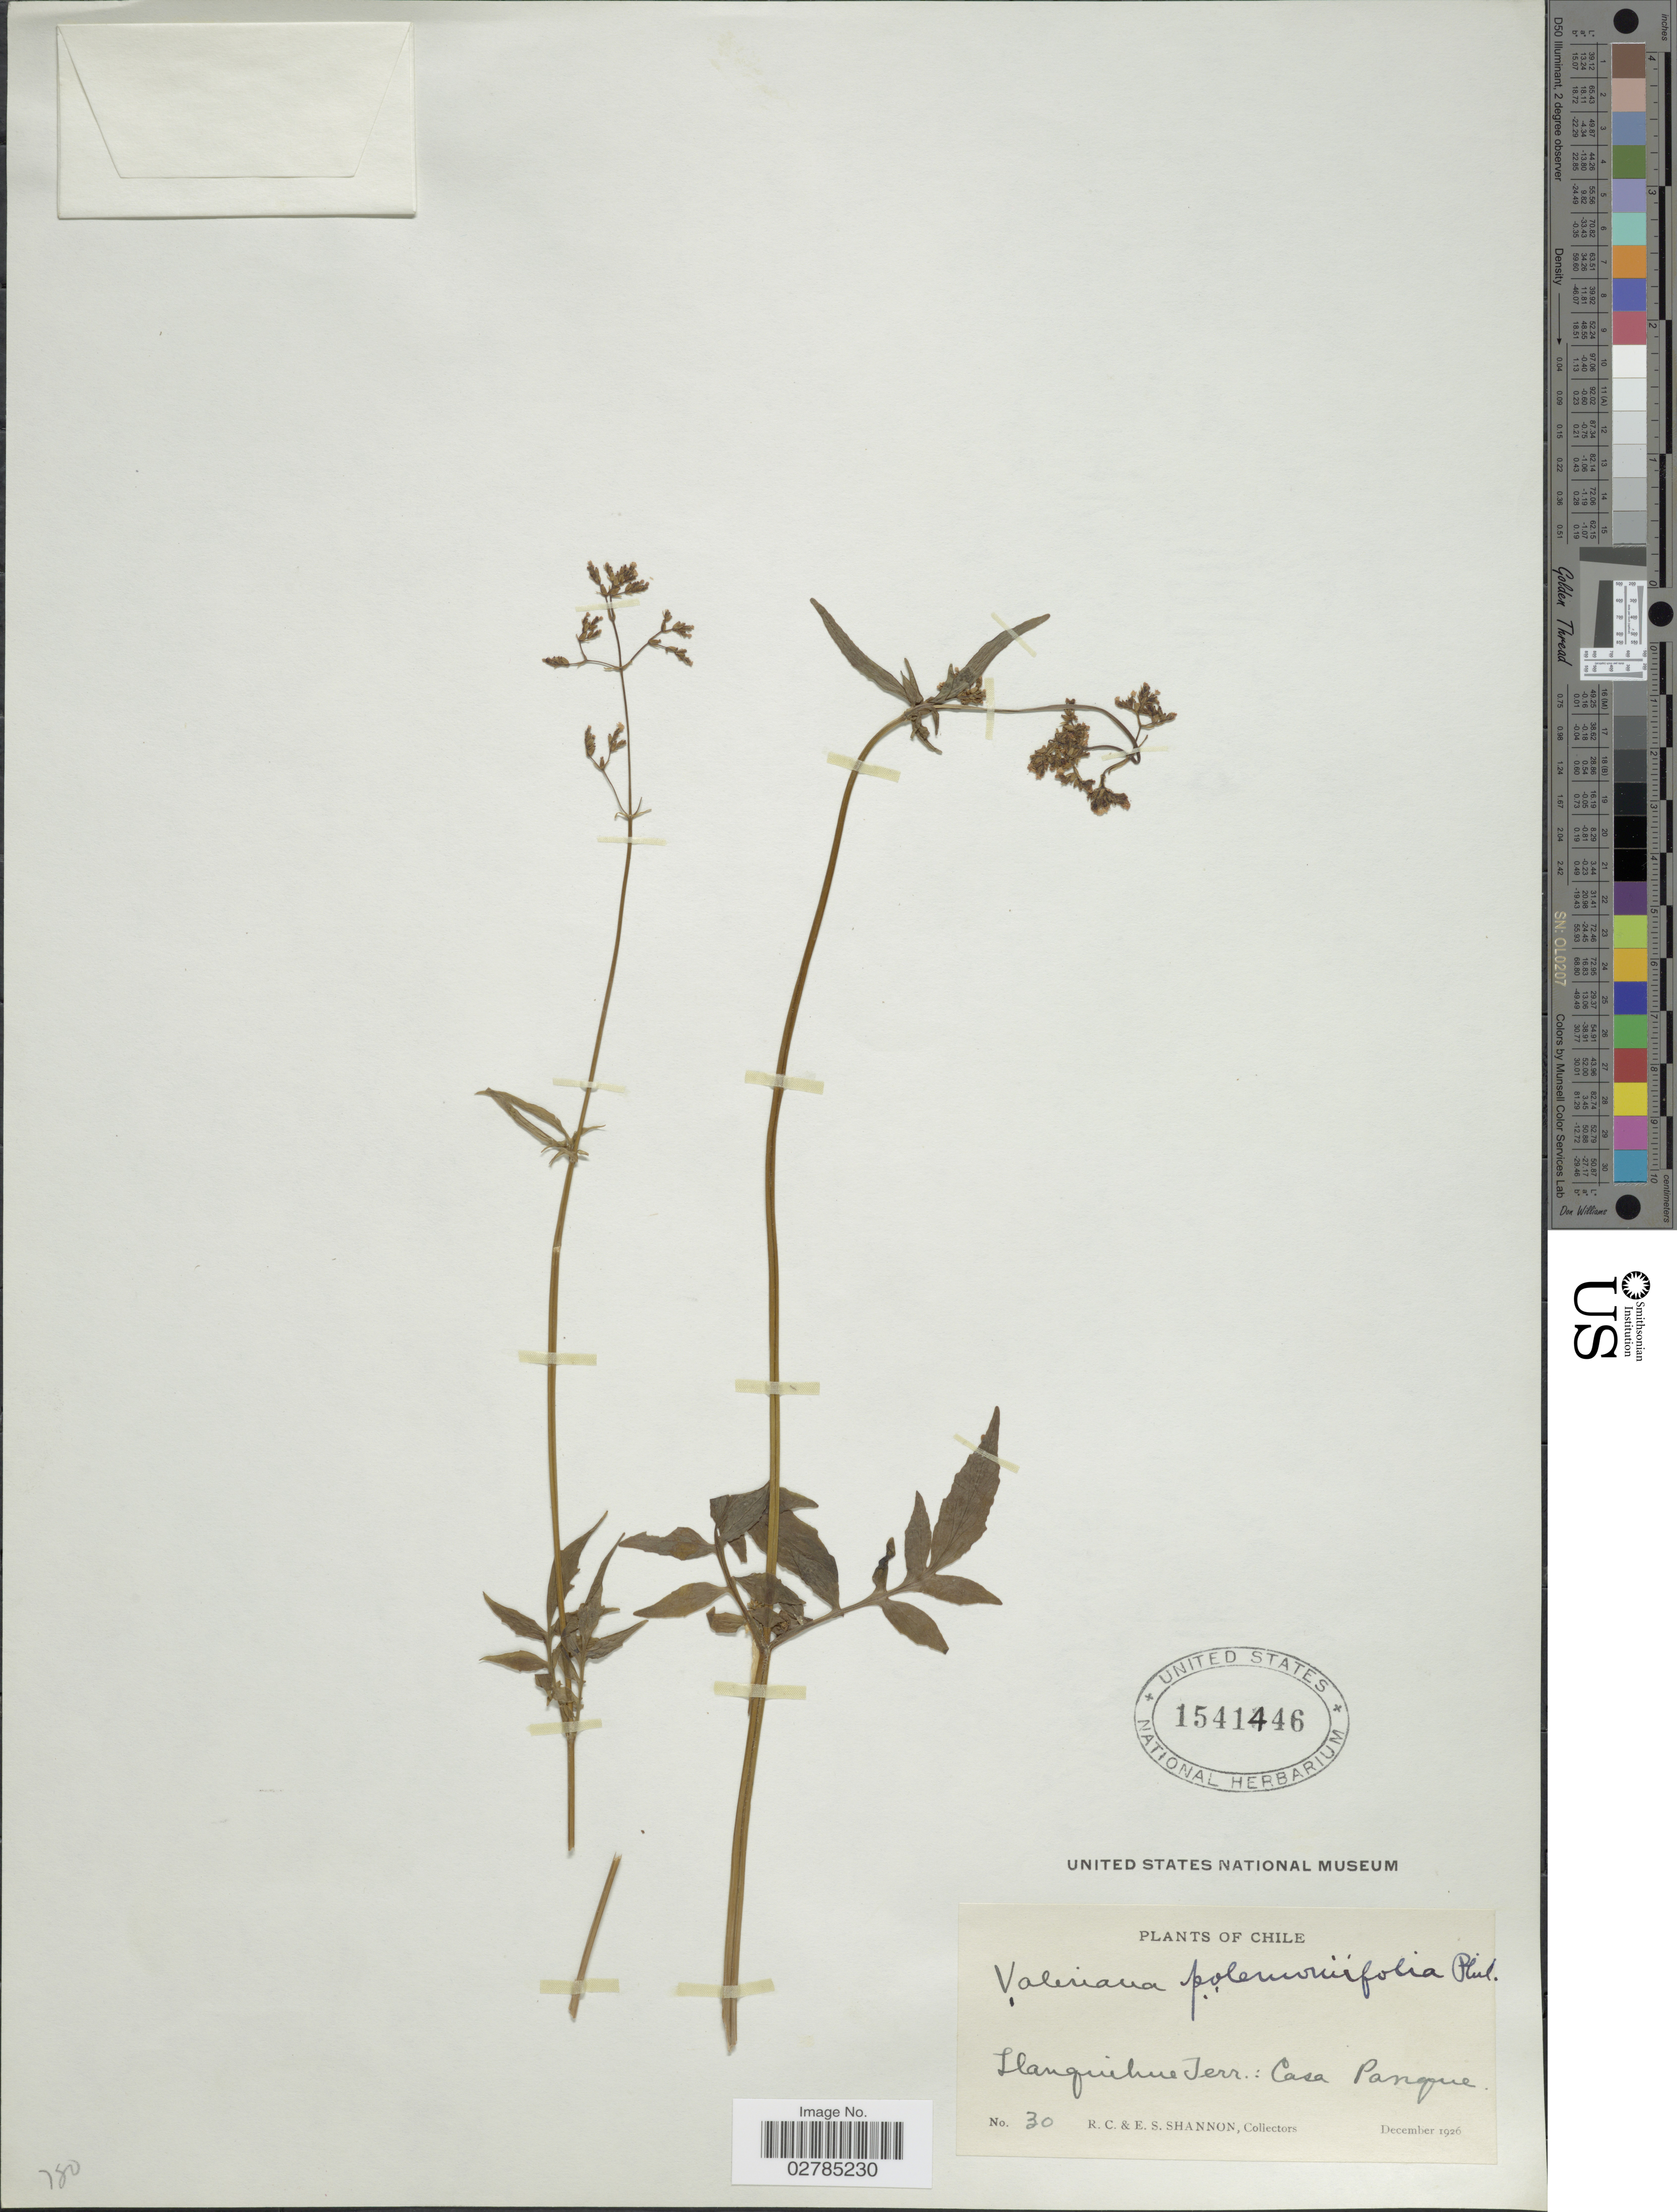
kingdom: Plantae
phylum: Tracheophyta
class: Magnoliopsida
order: Dipsacales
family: Caprifoliaceae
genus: Valeriana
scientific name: Valeriana polemoniifolia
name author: Phil.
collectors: R. Shannon & E. Shannon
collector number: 30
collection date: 1926-12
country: Chile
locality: Llanquihue Terr.: Casa Pangue.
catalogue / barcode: US 1541446